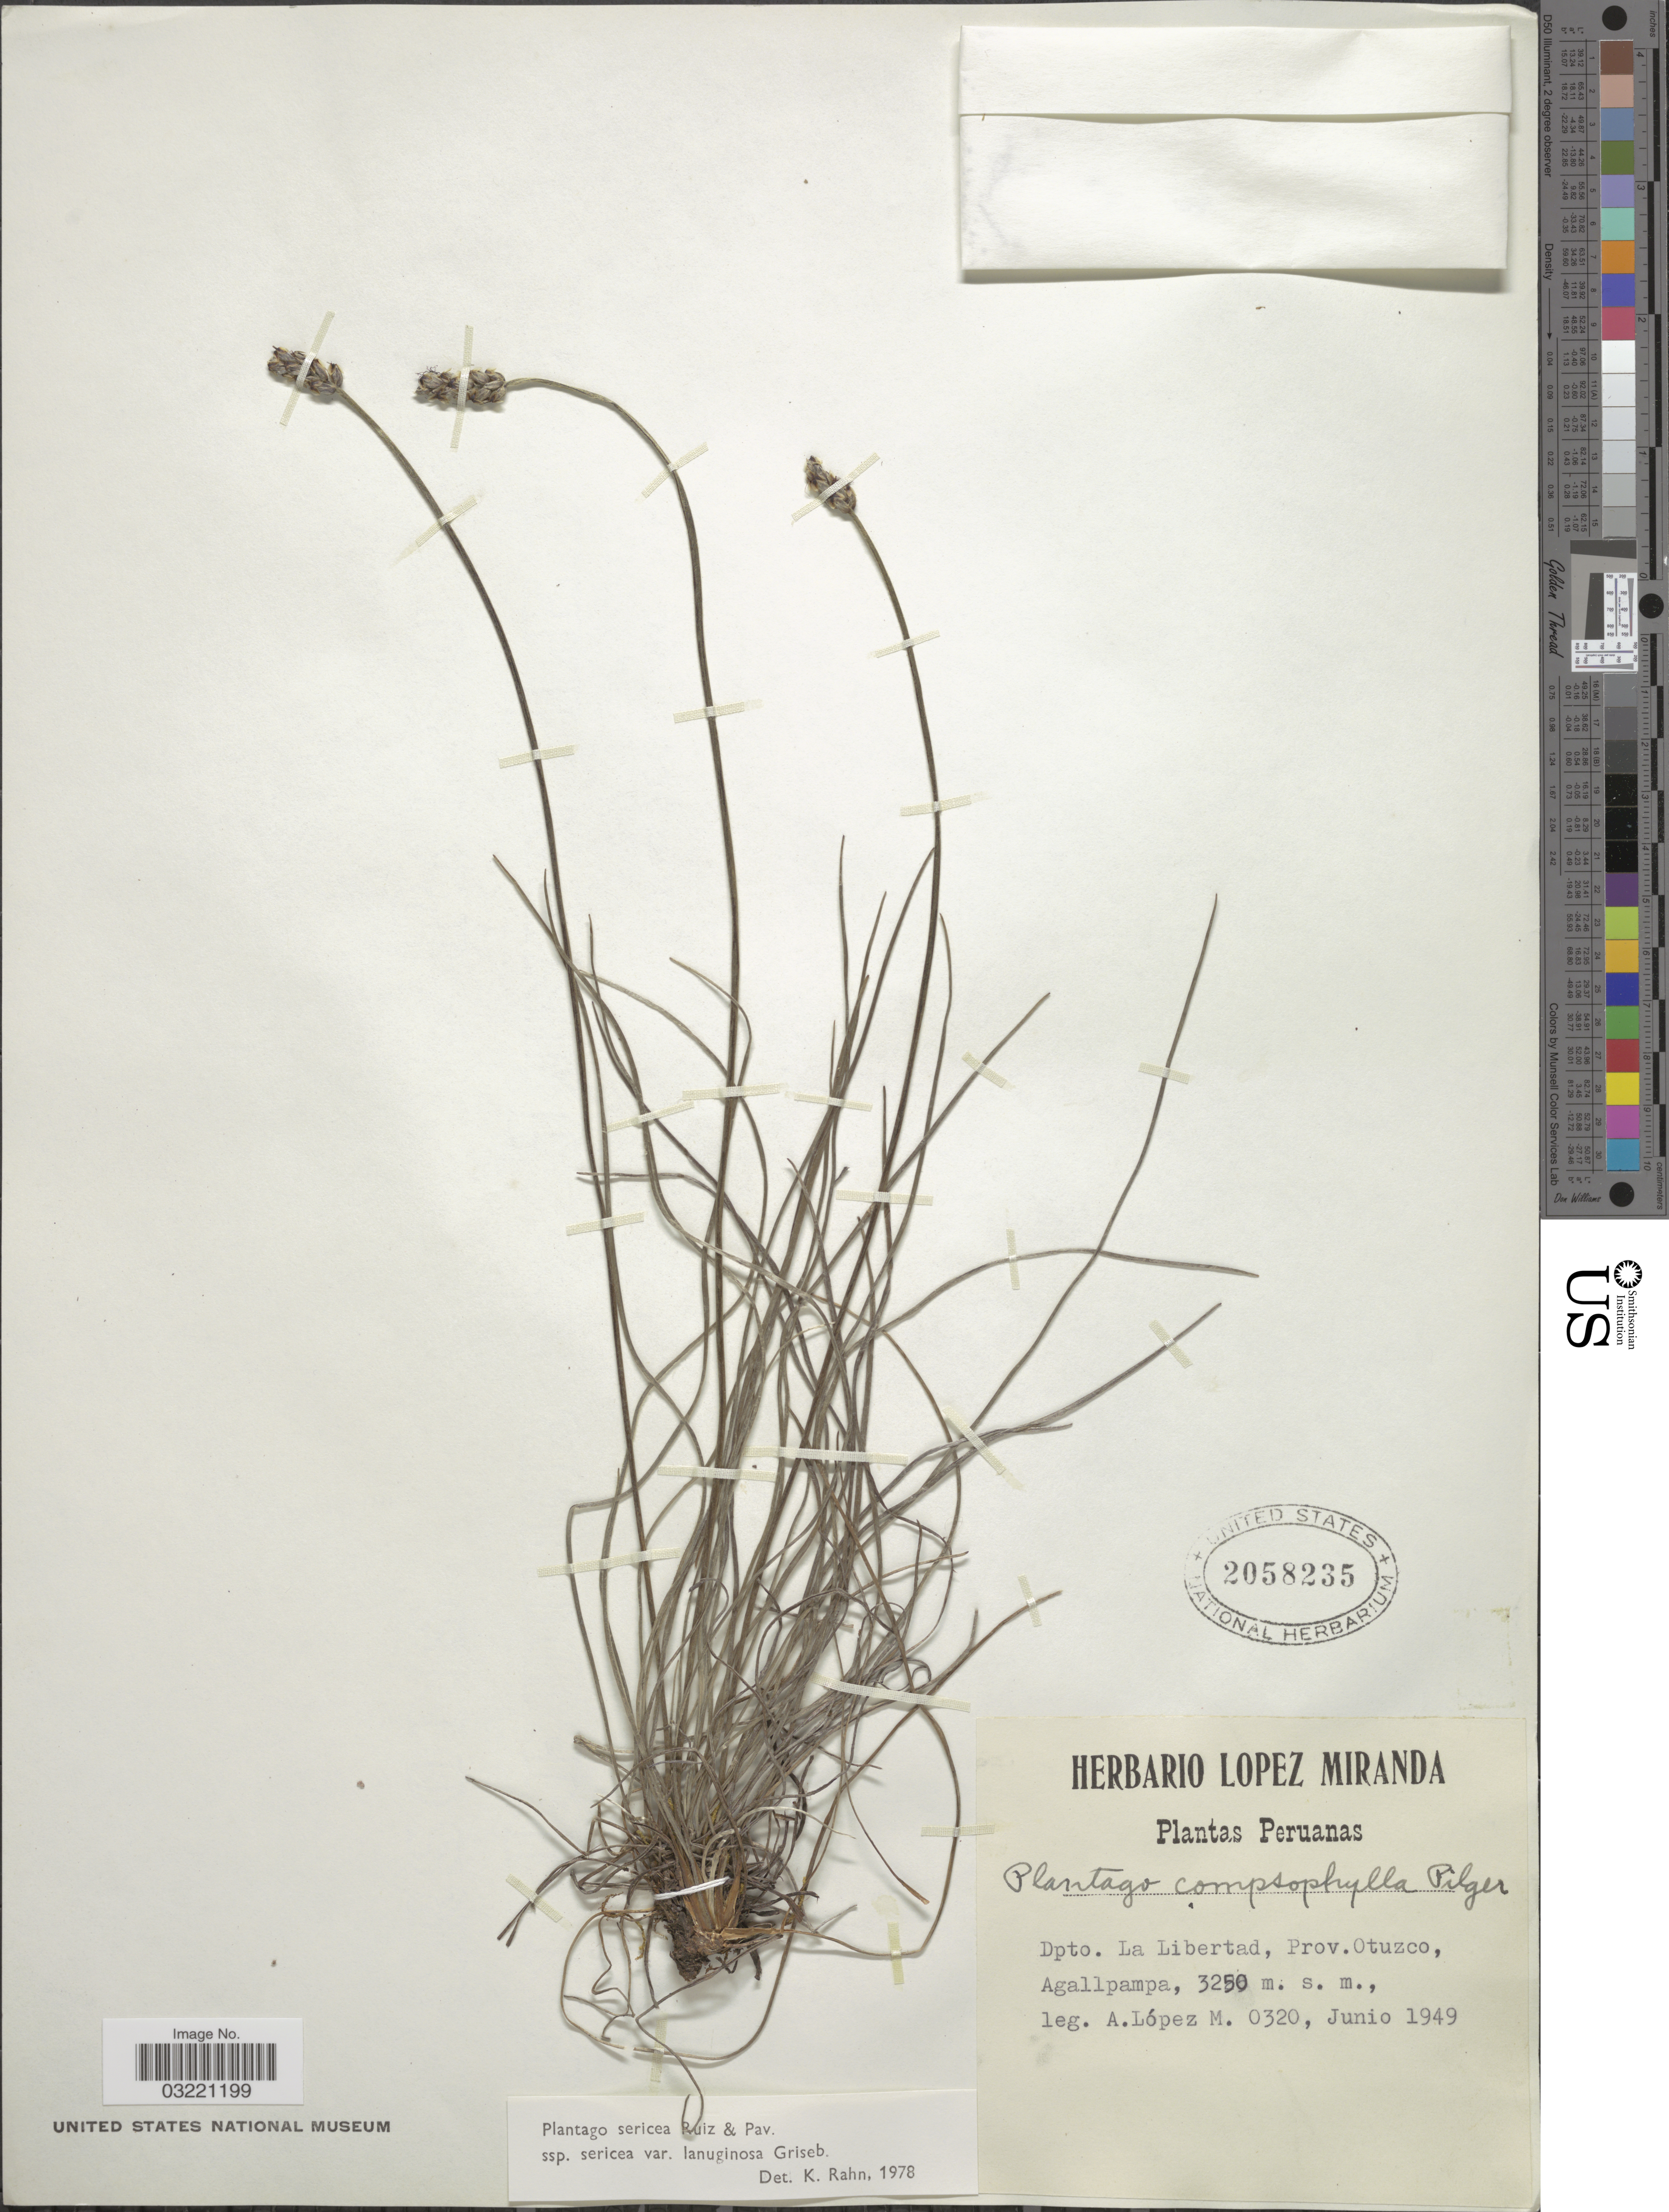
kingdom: Plantae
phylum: Tracheophyta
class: Magnoliopsida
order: Lamiales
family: Plantaginaceae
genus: Plantago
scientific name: Plantago sericea var. lanuginosa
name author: Griseb.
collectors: A. López M.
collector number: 0320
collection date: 1949-06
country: Peru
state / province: La Libertad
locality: Dpto. La Libertad, Prov. Otuzco, Agallpampa.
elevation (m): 3250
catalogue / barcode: US 2058235